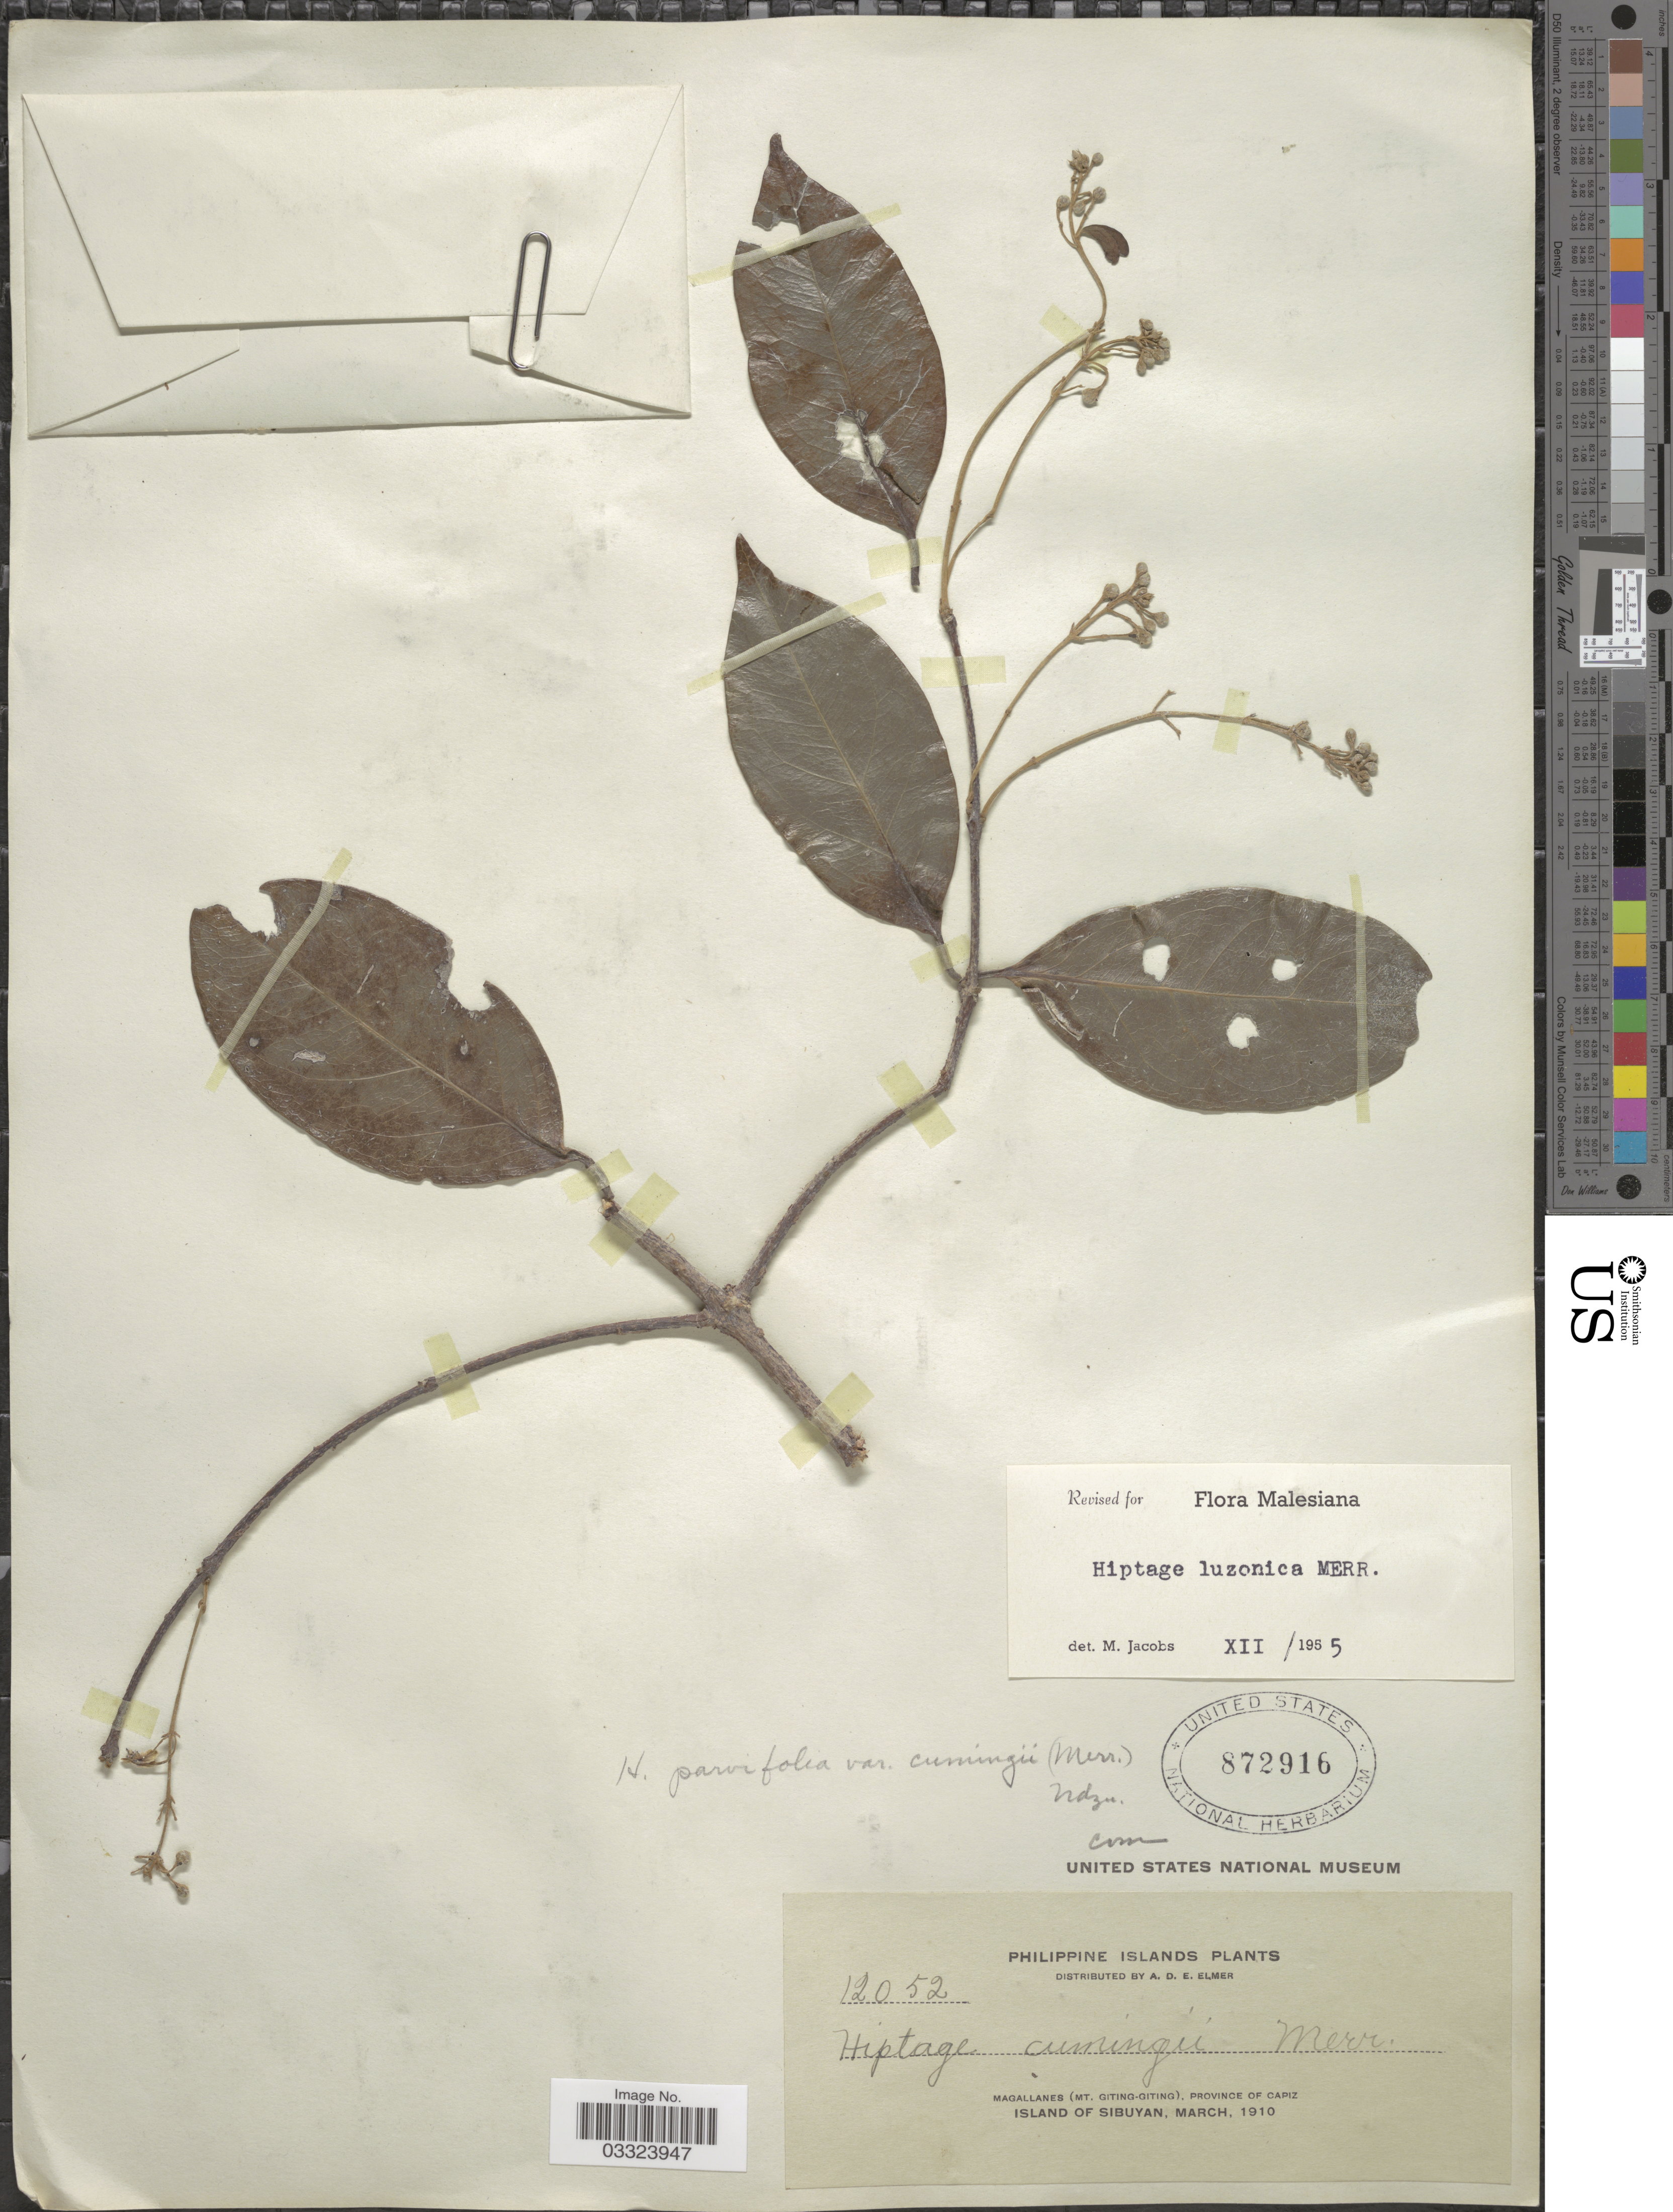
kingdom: Plantae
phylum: Tracheophyta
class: Magnoliopsida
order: Malpighiales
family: Malpighiaceae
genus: Hiptage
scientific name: Hiptage luzonica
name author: Merr.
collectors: A. D. E. Elmer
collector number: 12052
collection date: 1910-03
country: Philippines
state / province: Western Visayas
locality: Magallanes (Mt. Giting-Giting), Province of Capiz, Island of Sibuyan.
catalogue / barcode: US 872916